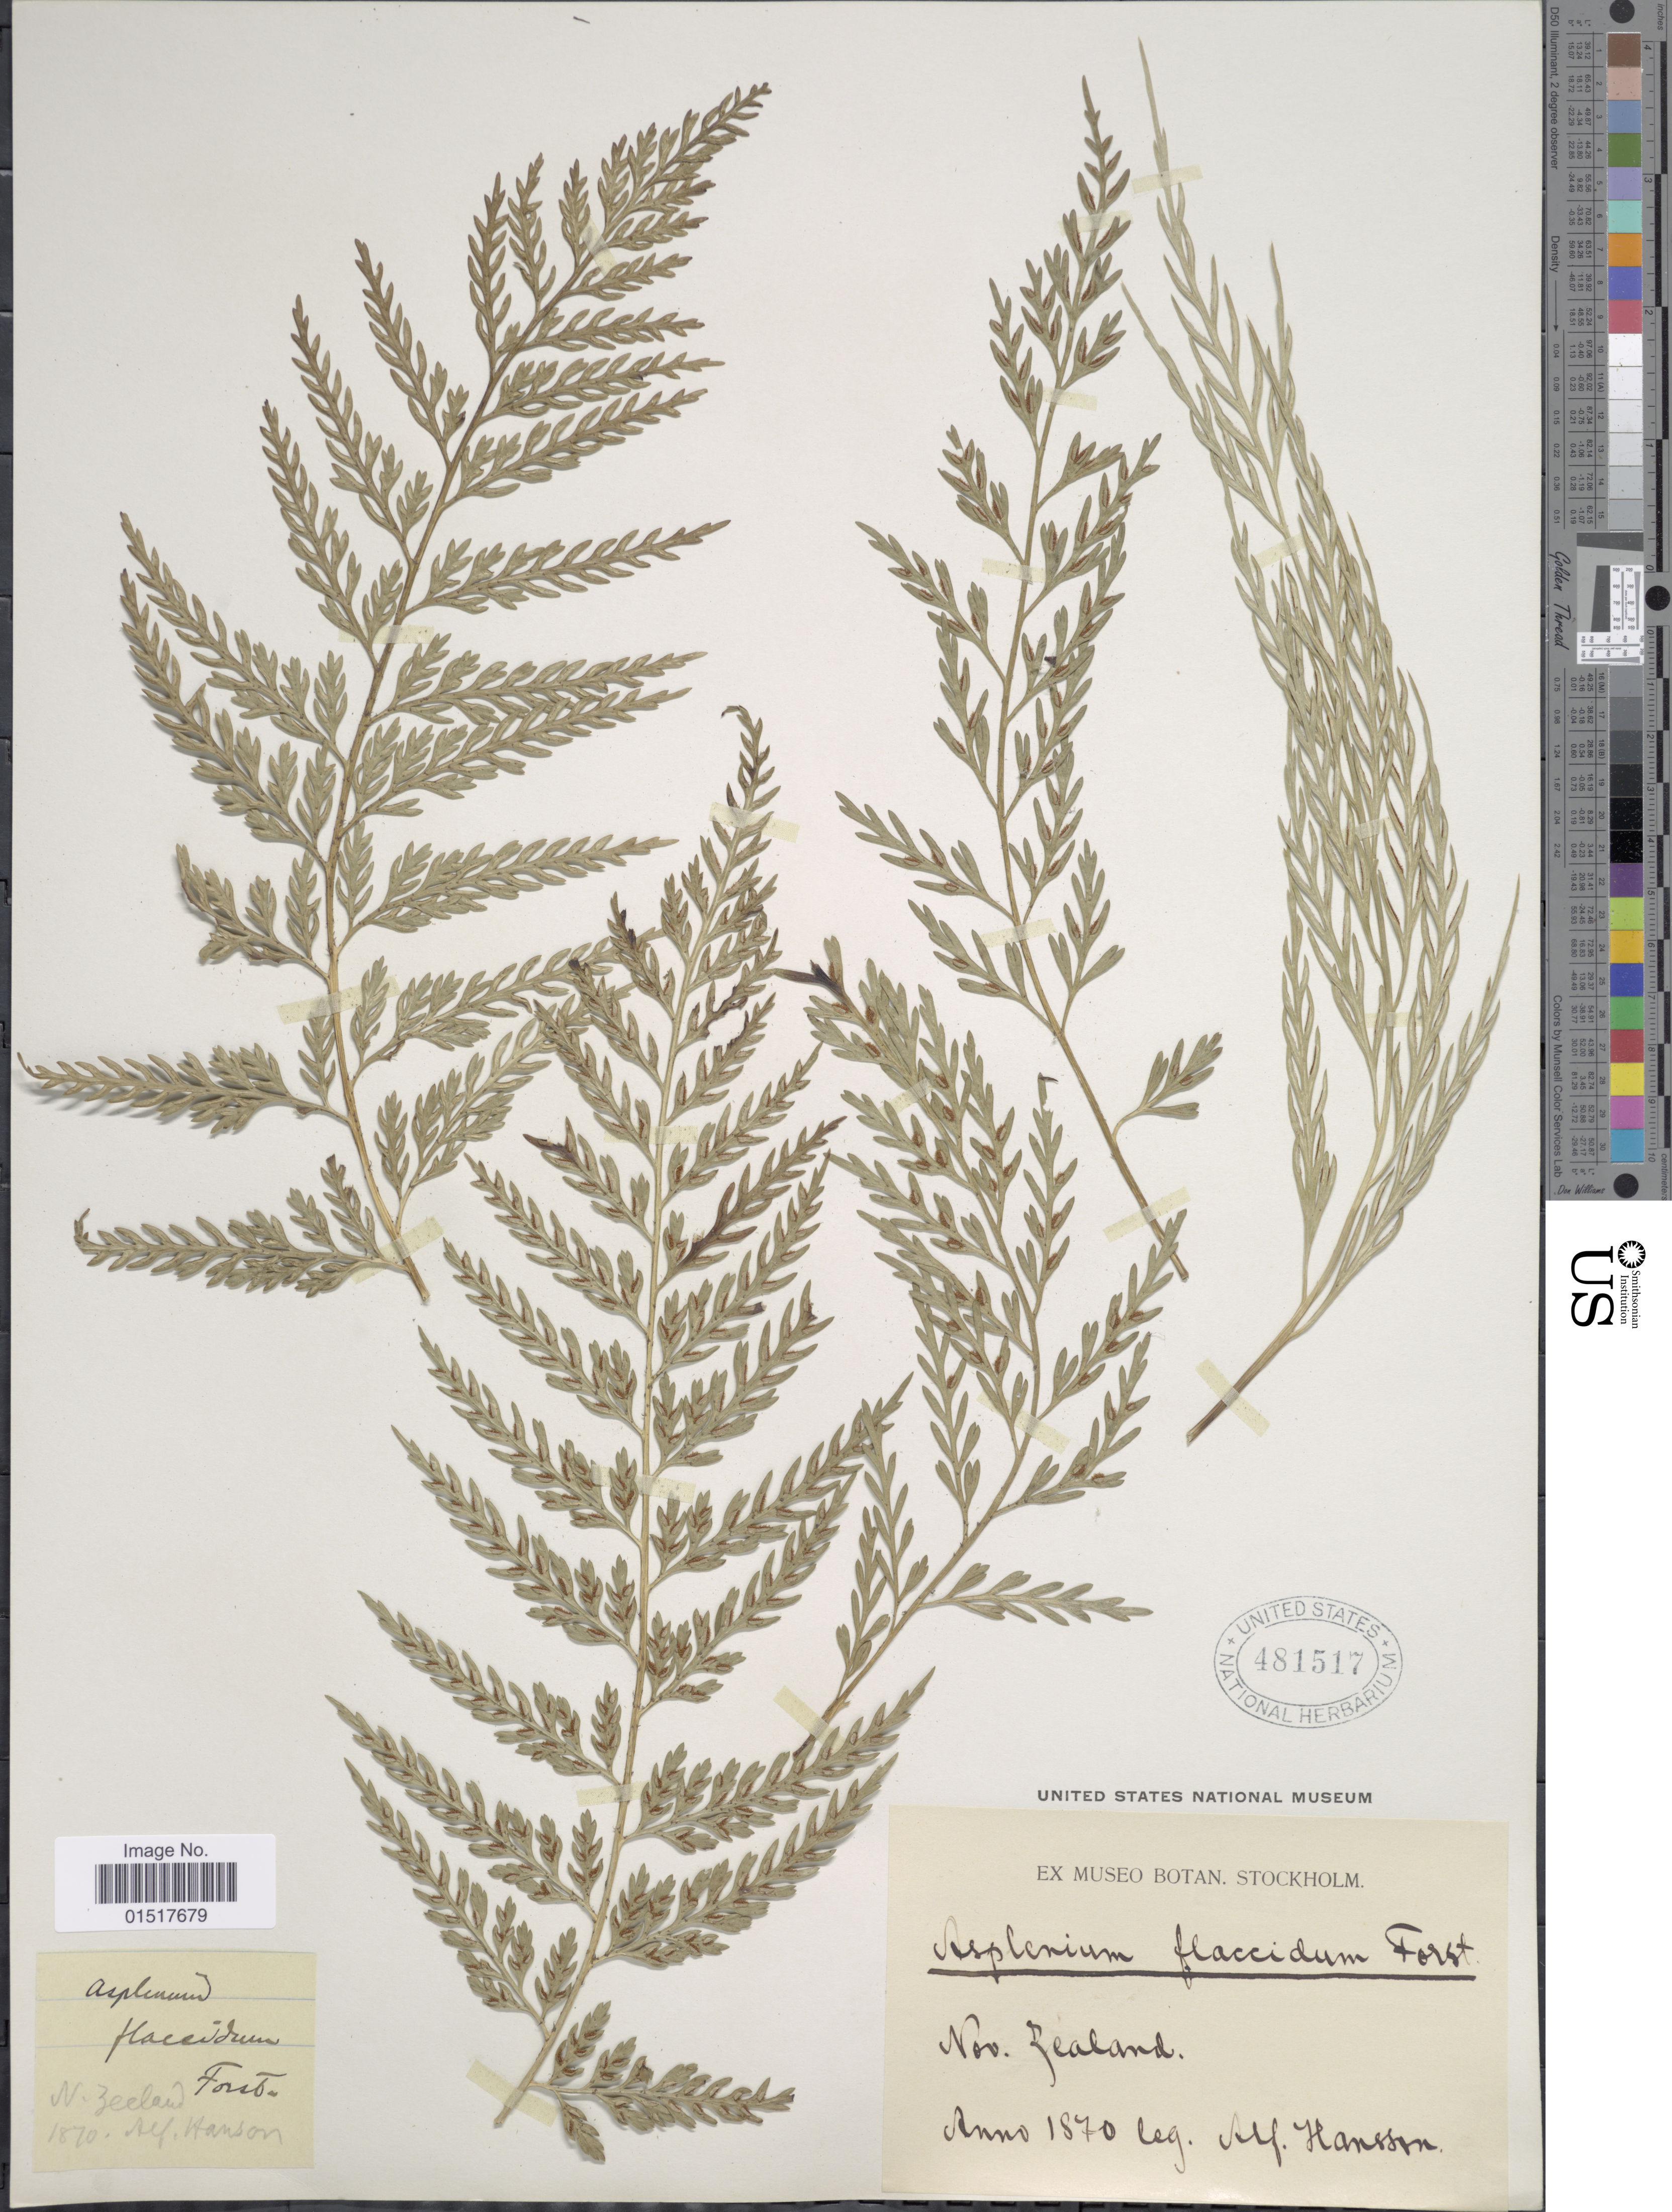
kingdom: Plantae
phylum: Tracheophyta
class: Polypodiopsida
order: Polypodiales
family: Aspleniaceae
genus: Asplenium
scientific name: Asplenium flaccidum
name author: Bonap.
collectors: A. Hanson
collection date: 1870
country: New Zealand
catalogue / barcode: US 481517